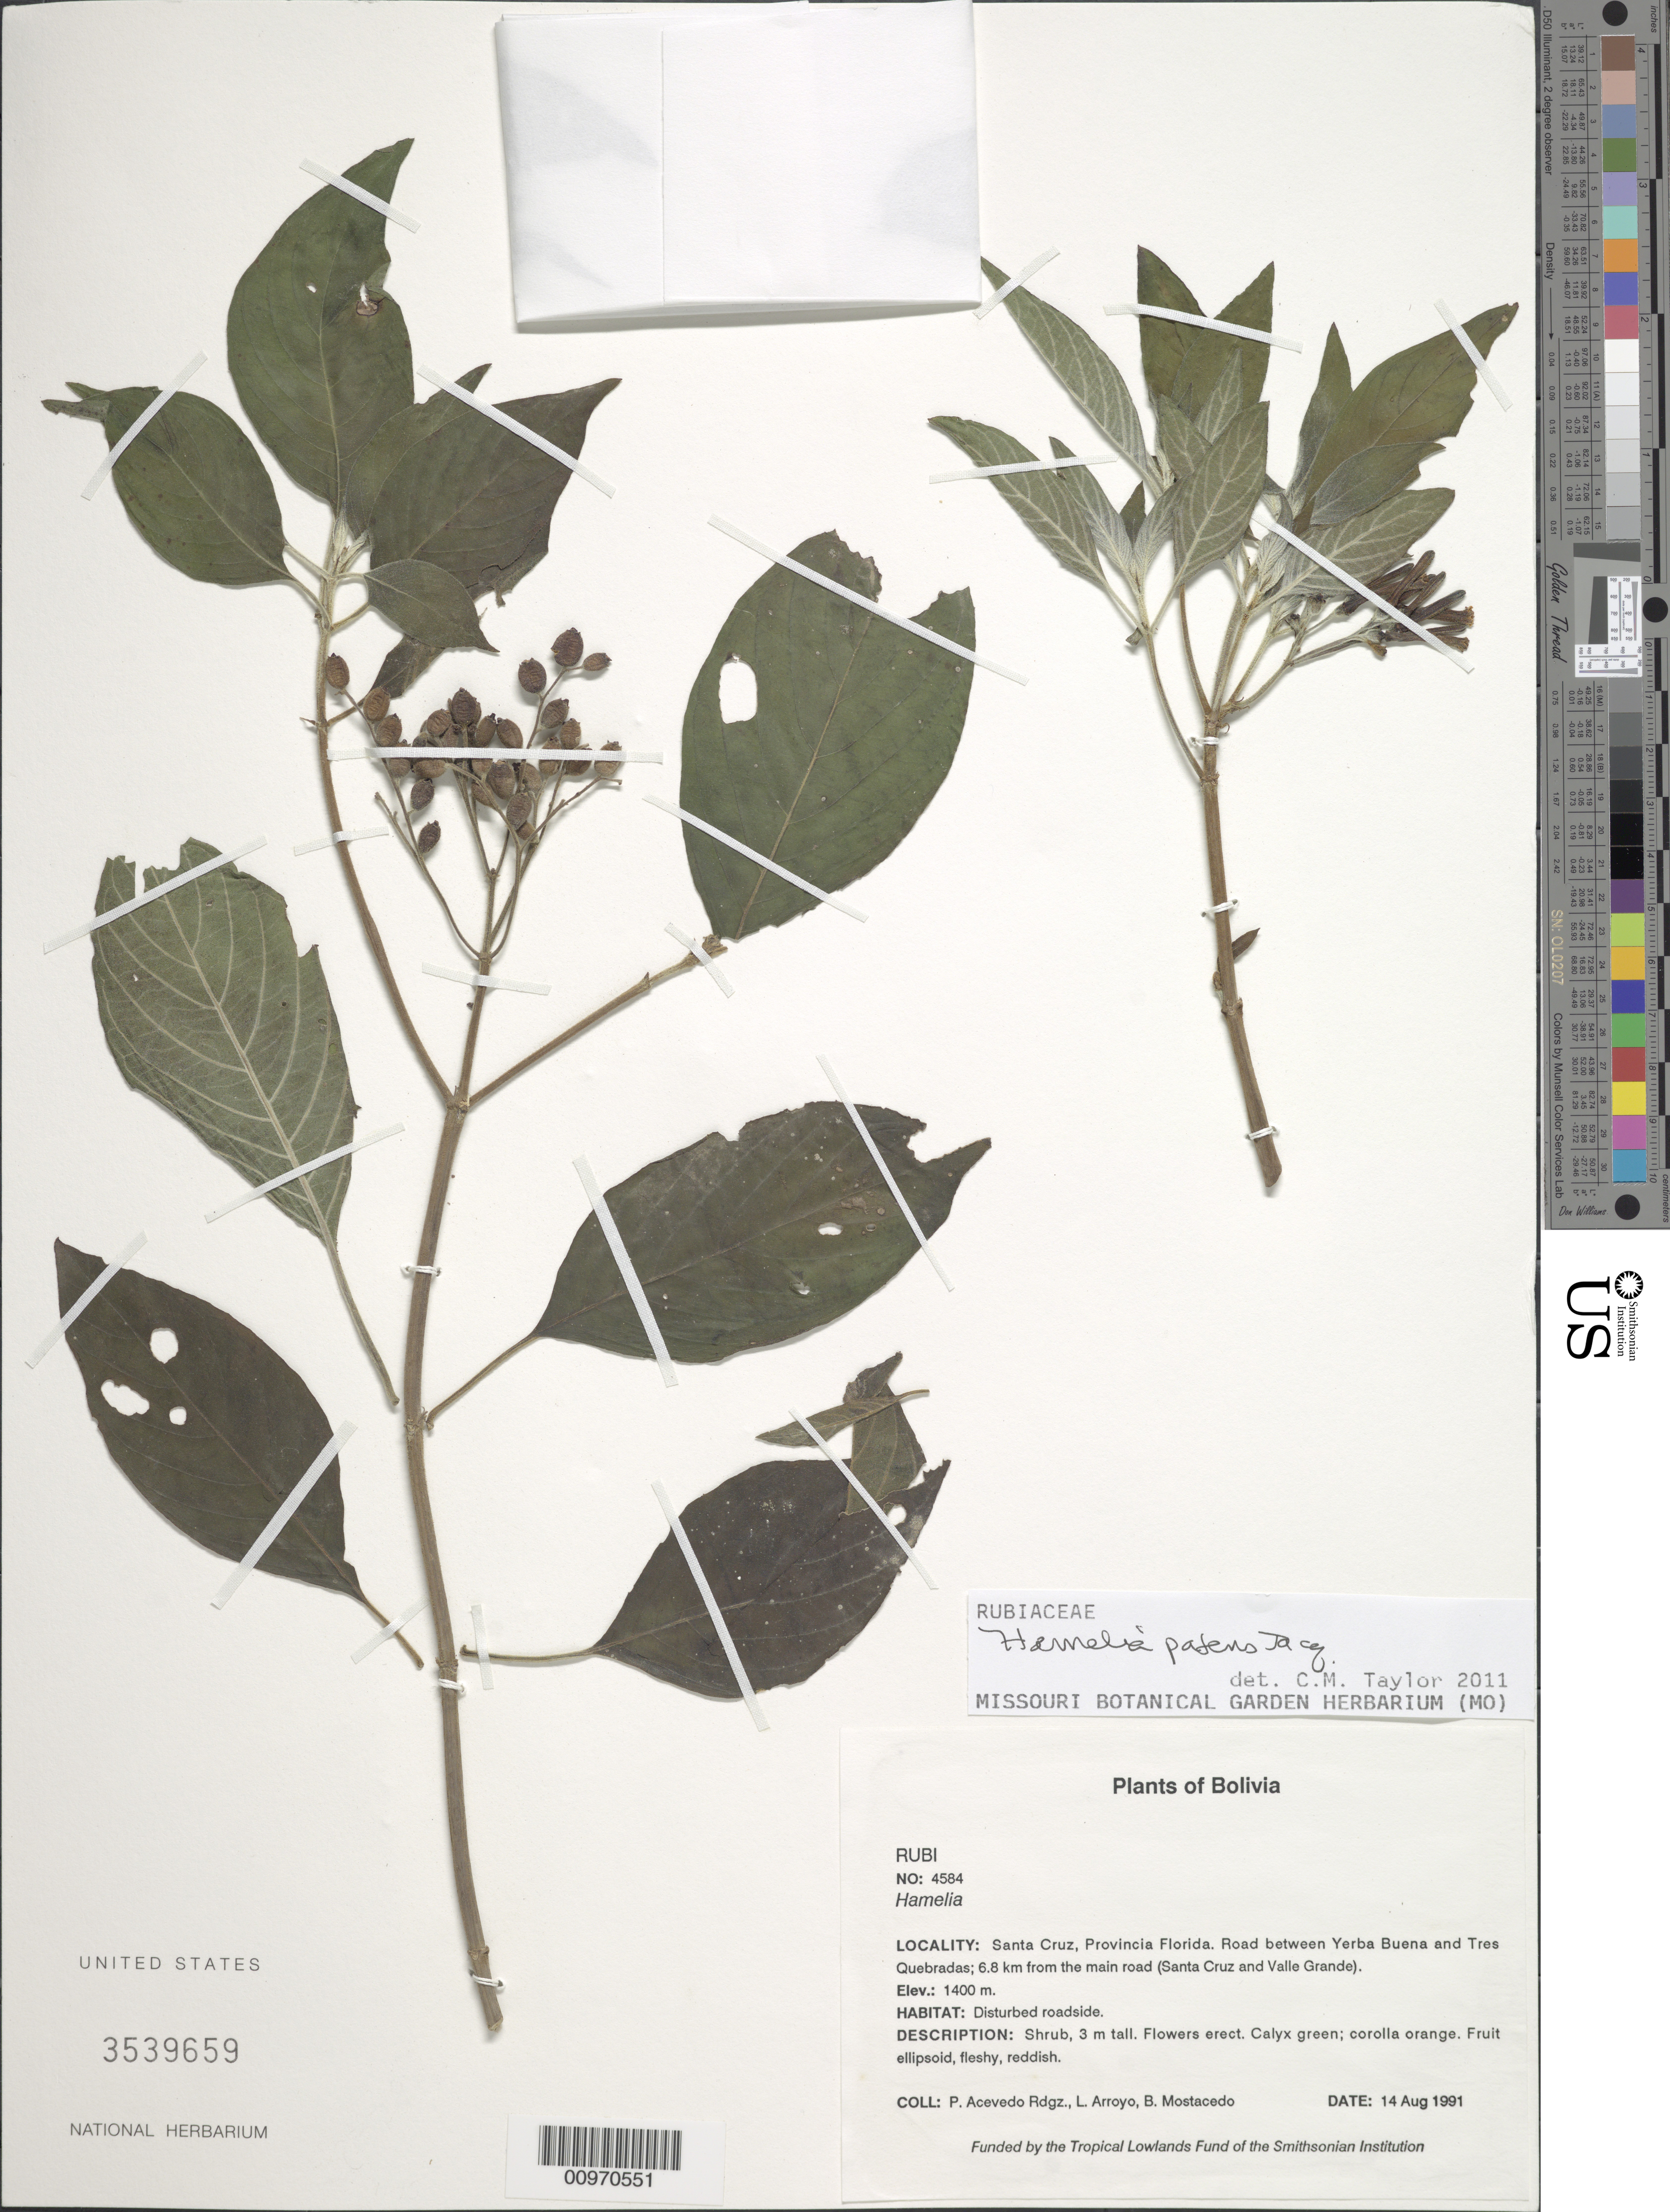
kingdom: Plantae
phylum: Tracheophyta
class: Magnoliopsida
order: Gentianales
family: Rubiaceae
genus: Hamelia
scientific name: Hamelia patens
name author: Jacq.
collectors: P. Acevedo-Rodr., L. Arroyo & B. Mostacedo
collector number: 4584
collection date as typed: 14 Aug 1991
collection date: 1991-08-14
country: Bolivia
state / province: Santa Cruz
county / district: Florida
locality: Road between Yerba Buena and Tres Quebradas; 6.8 km from the main road (Depart. Santa Cruz and Valle Grande).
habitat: Disturbed roadside.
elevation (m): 1400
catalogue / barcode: US 3539659